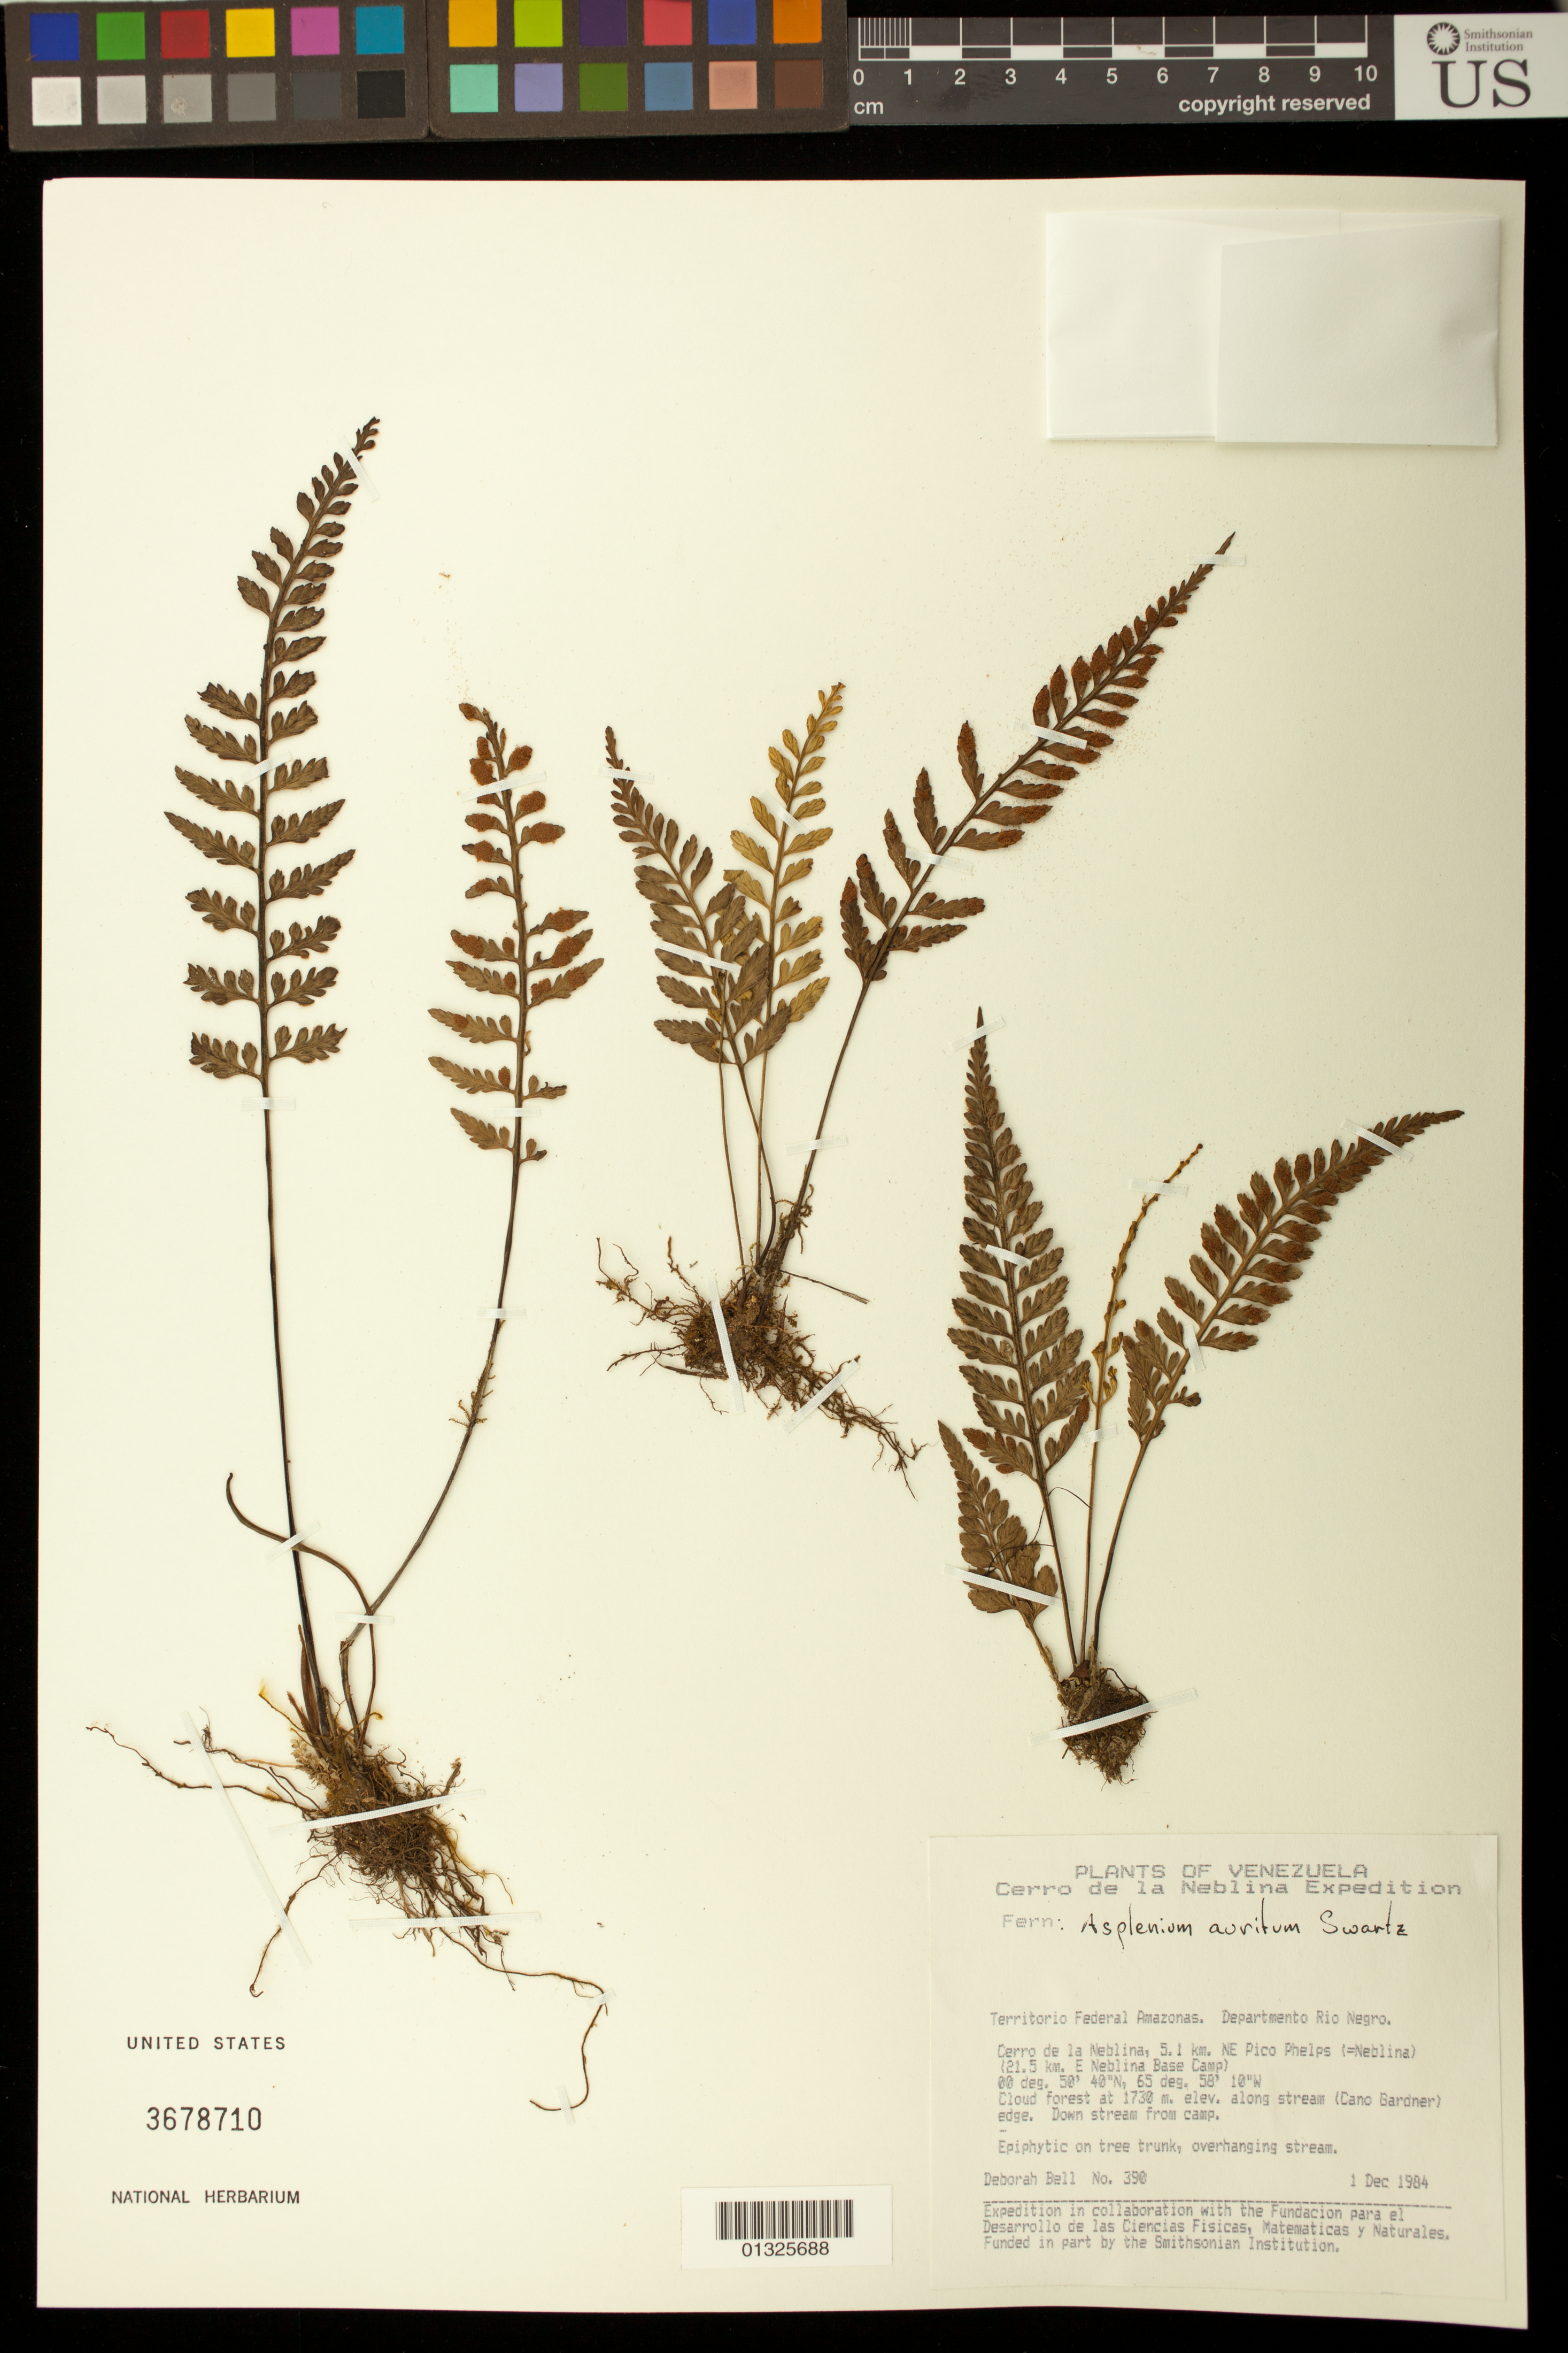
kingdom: Plantae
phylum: Tracheophyta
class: Polypodiopsida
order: Polypodiales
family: Aspleniaceae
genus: Asplenium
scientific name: Asplenium auritum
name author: Sw.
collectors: D. A. Bell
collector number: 390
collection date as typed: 1-Dec-84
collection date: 1984-12-01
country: Venezuela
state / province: Amazonas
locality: Departmento Rio Negro, Cerro de La Neblina, 5.1 km NE Pico Phelps (21.5 km. E Neblina Base Camp).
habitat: Cloud forest along stream edge. Down stream from camp.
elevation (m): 1730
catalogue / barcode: US 3678710